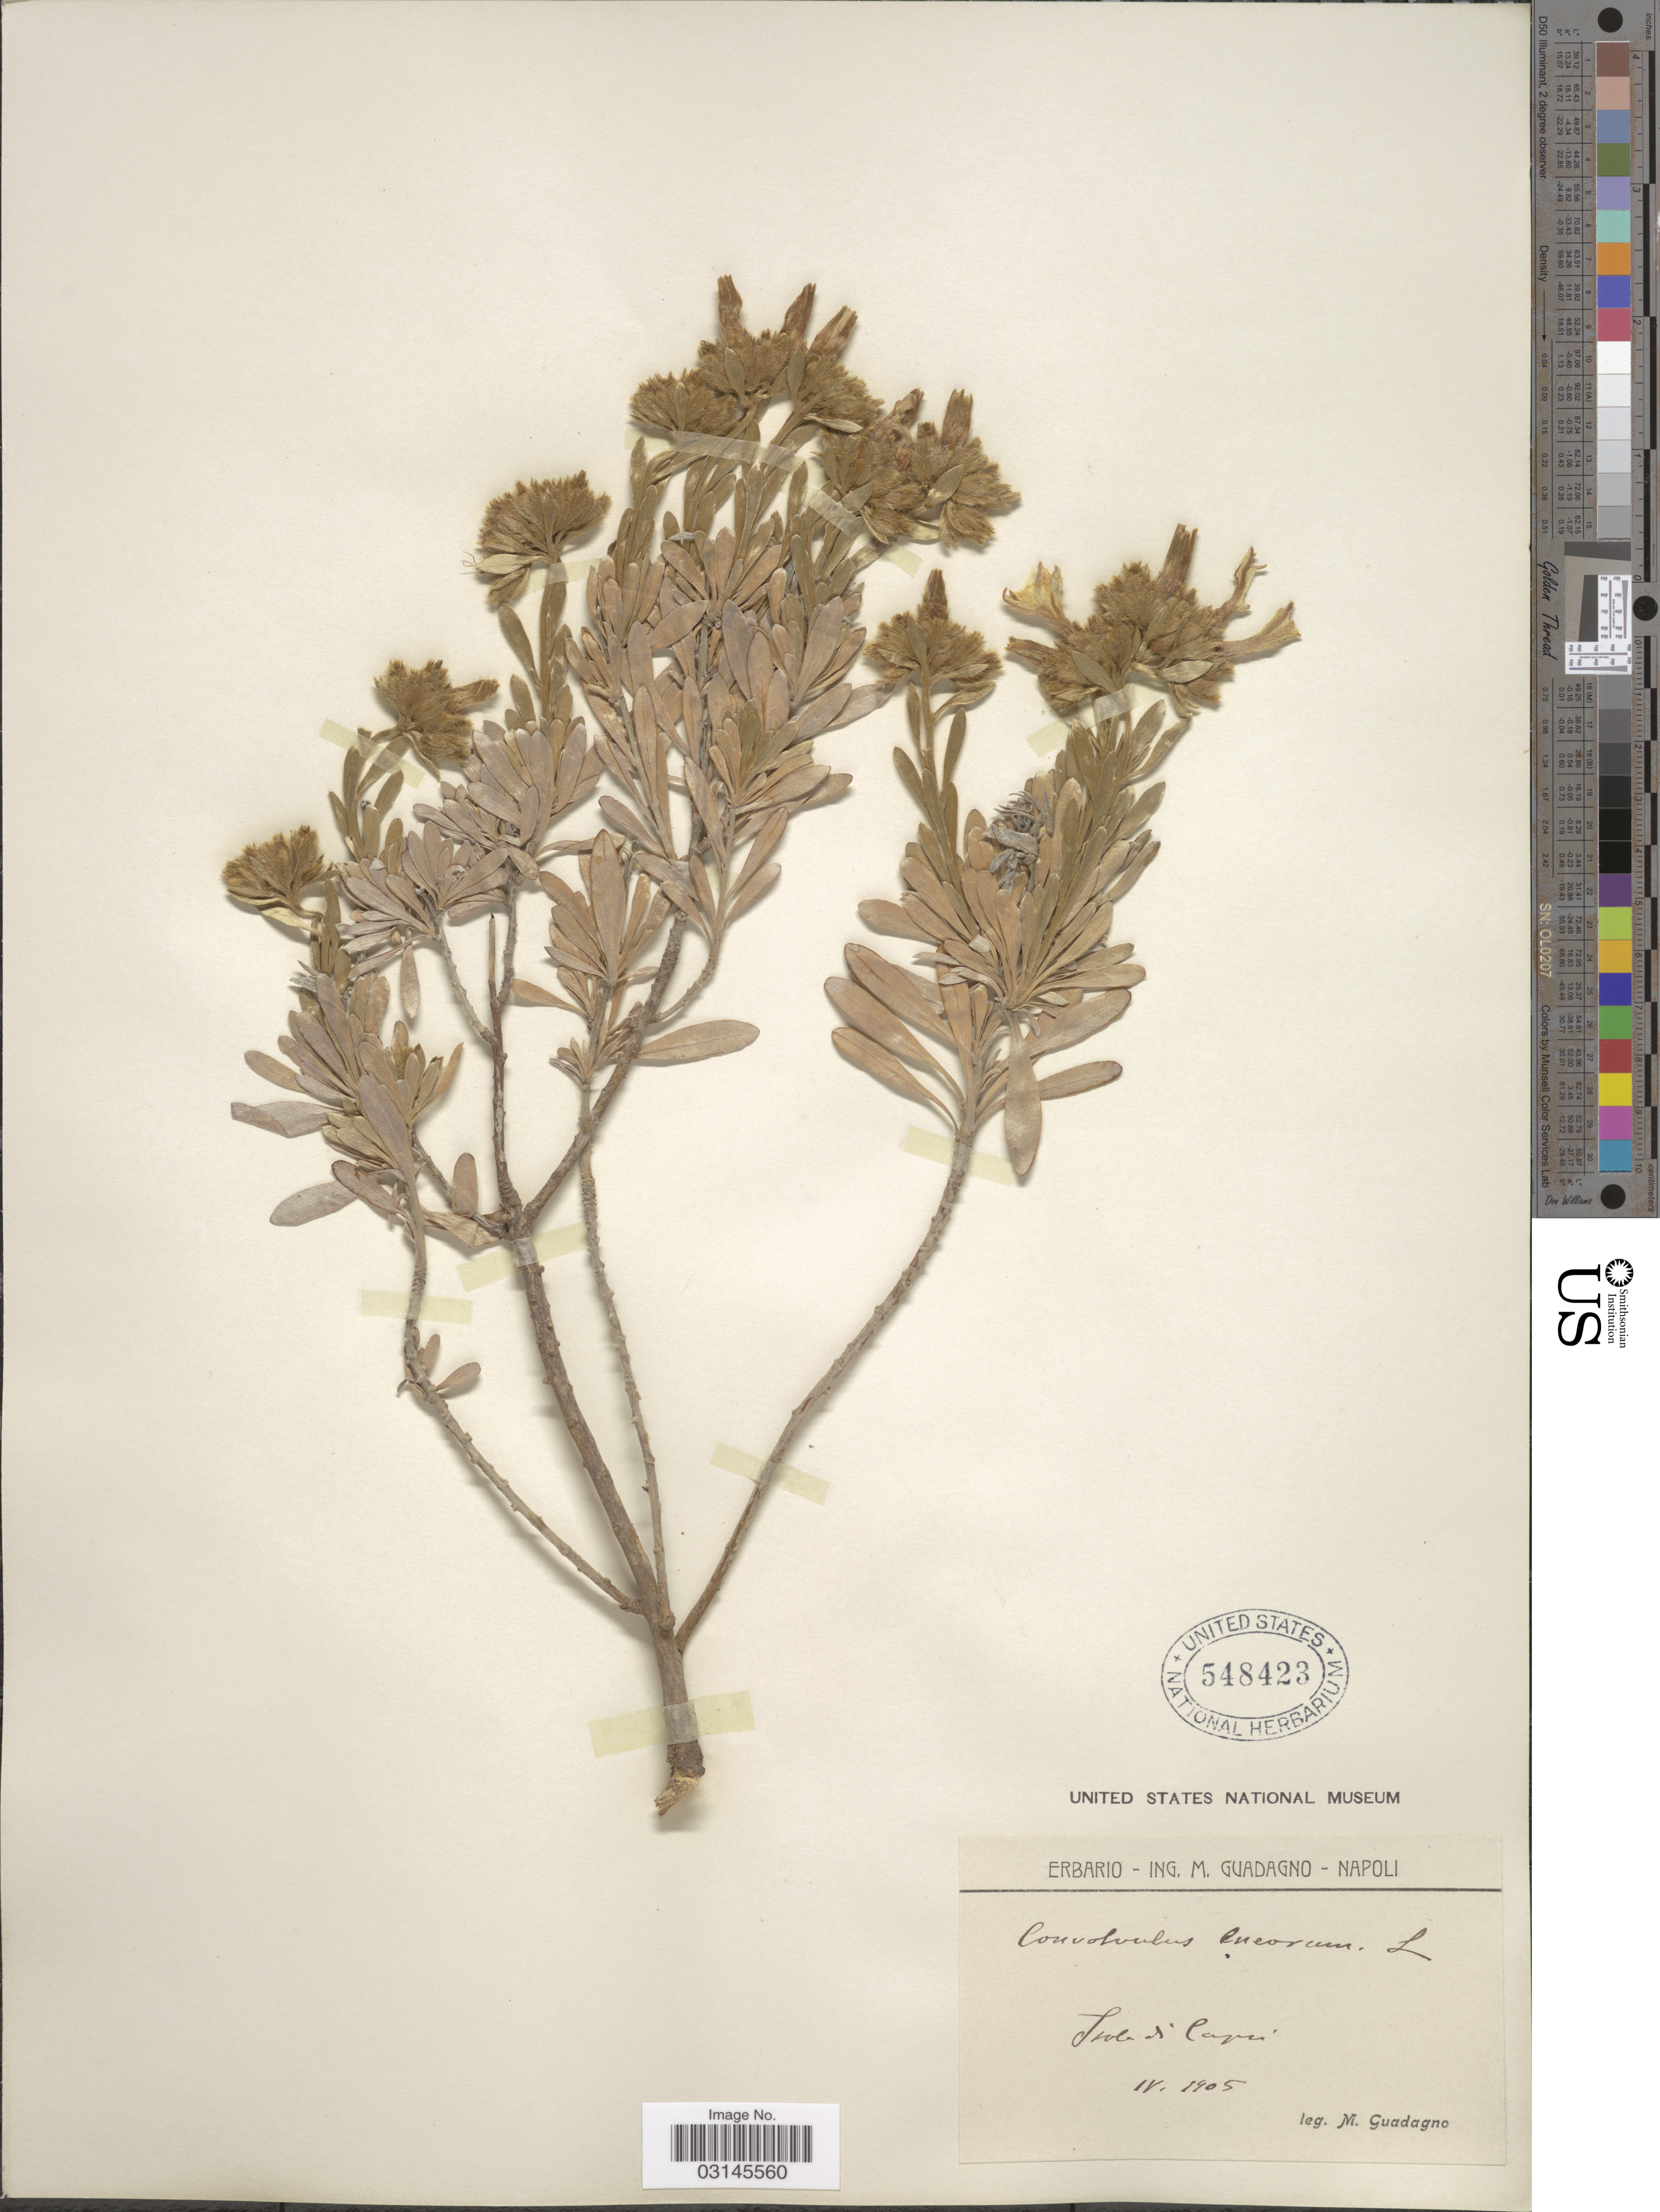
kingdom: Plantae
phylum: Tracheophyta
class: Magnoliopsida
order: Solanales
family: Convolvulaceae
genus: Convolvulus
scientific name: Convolvulus cneorum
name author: L.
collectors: M. Guadagno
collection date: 1905-04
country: Italy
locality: Isola di Capri.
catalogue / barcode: US 548423